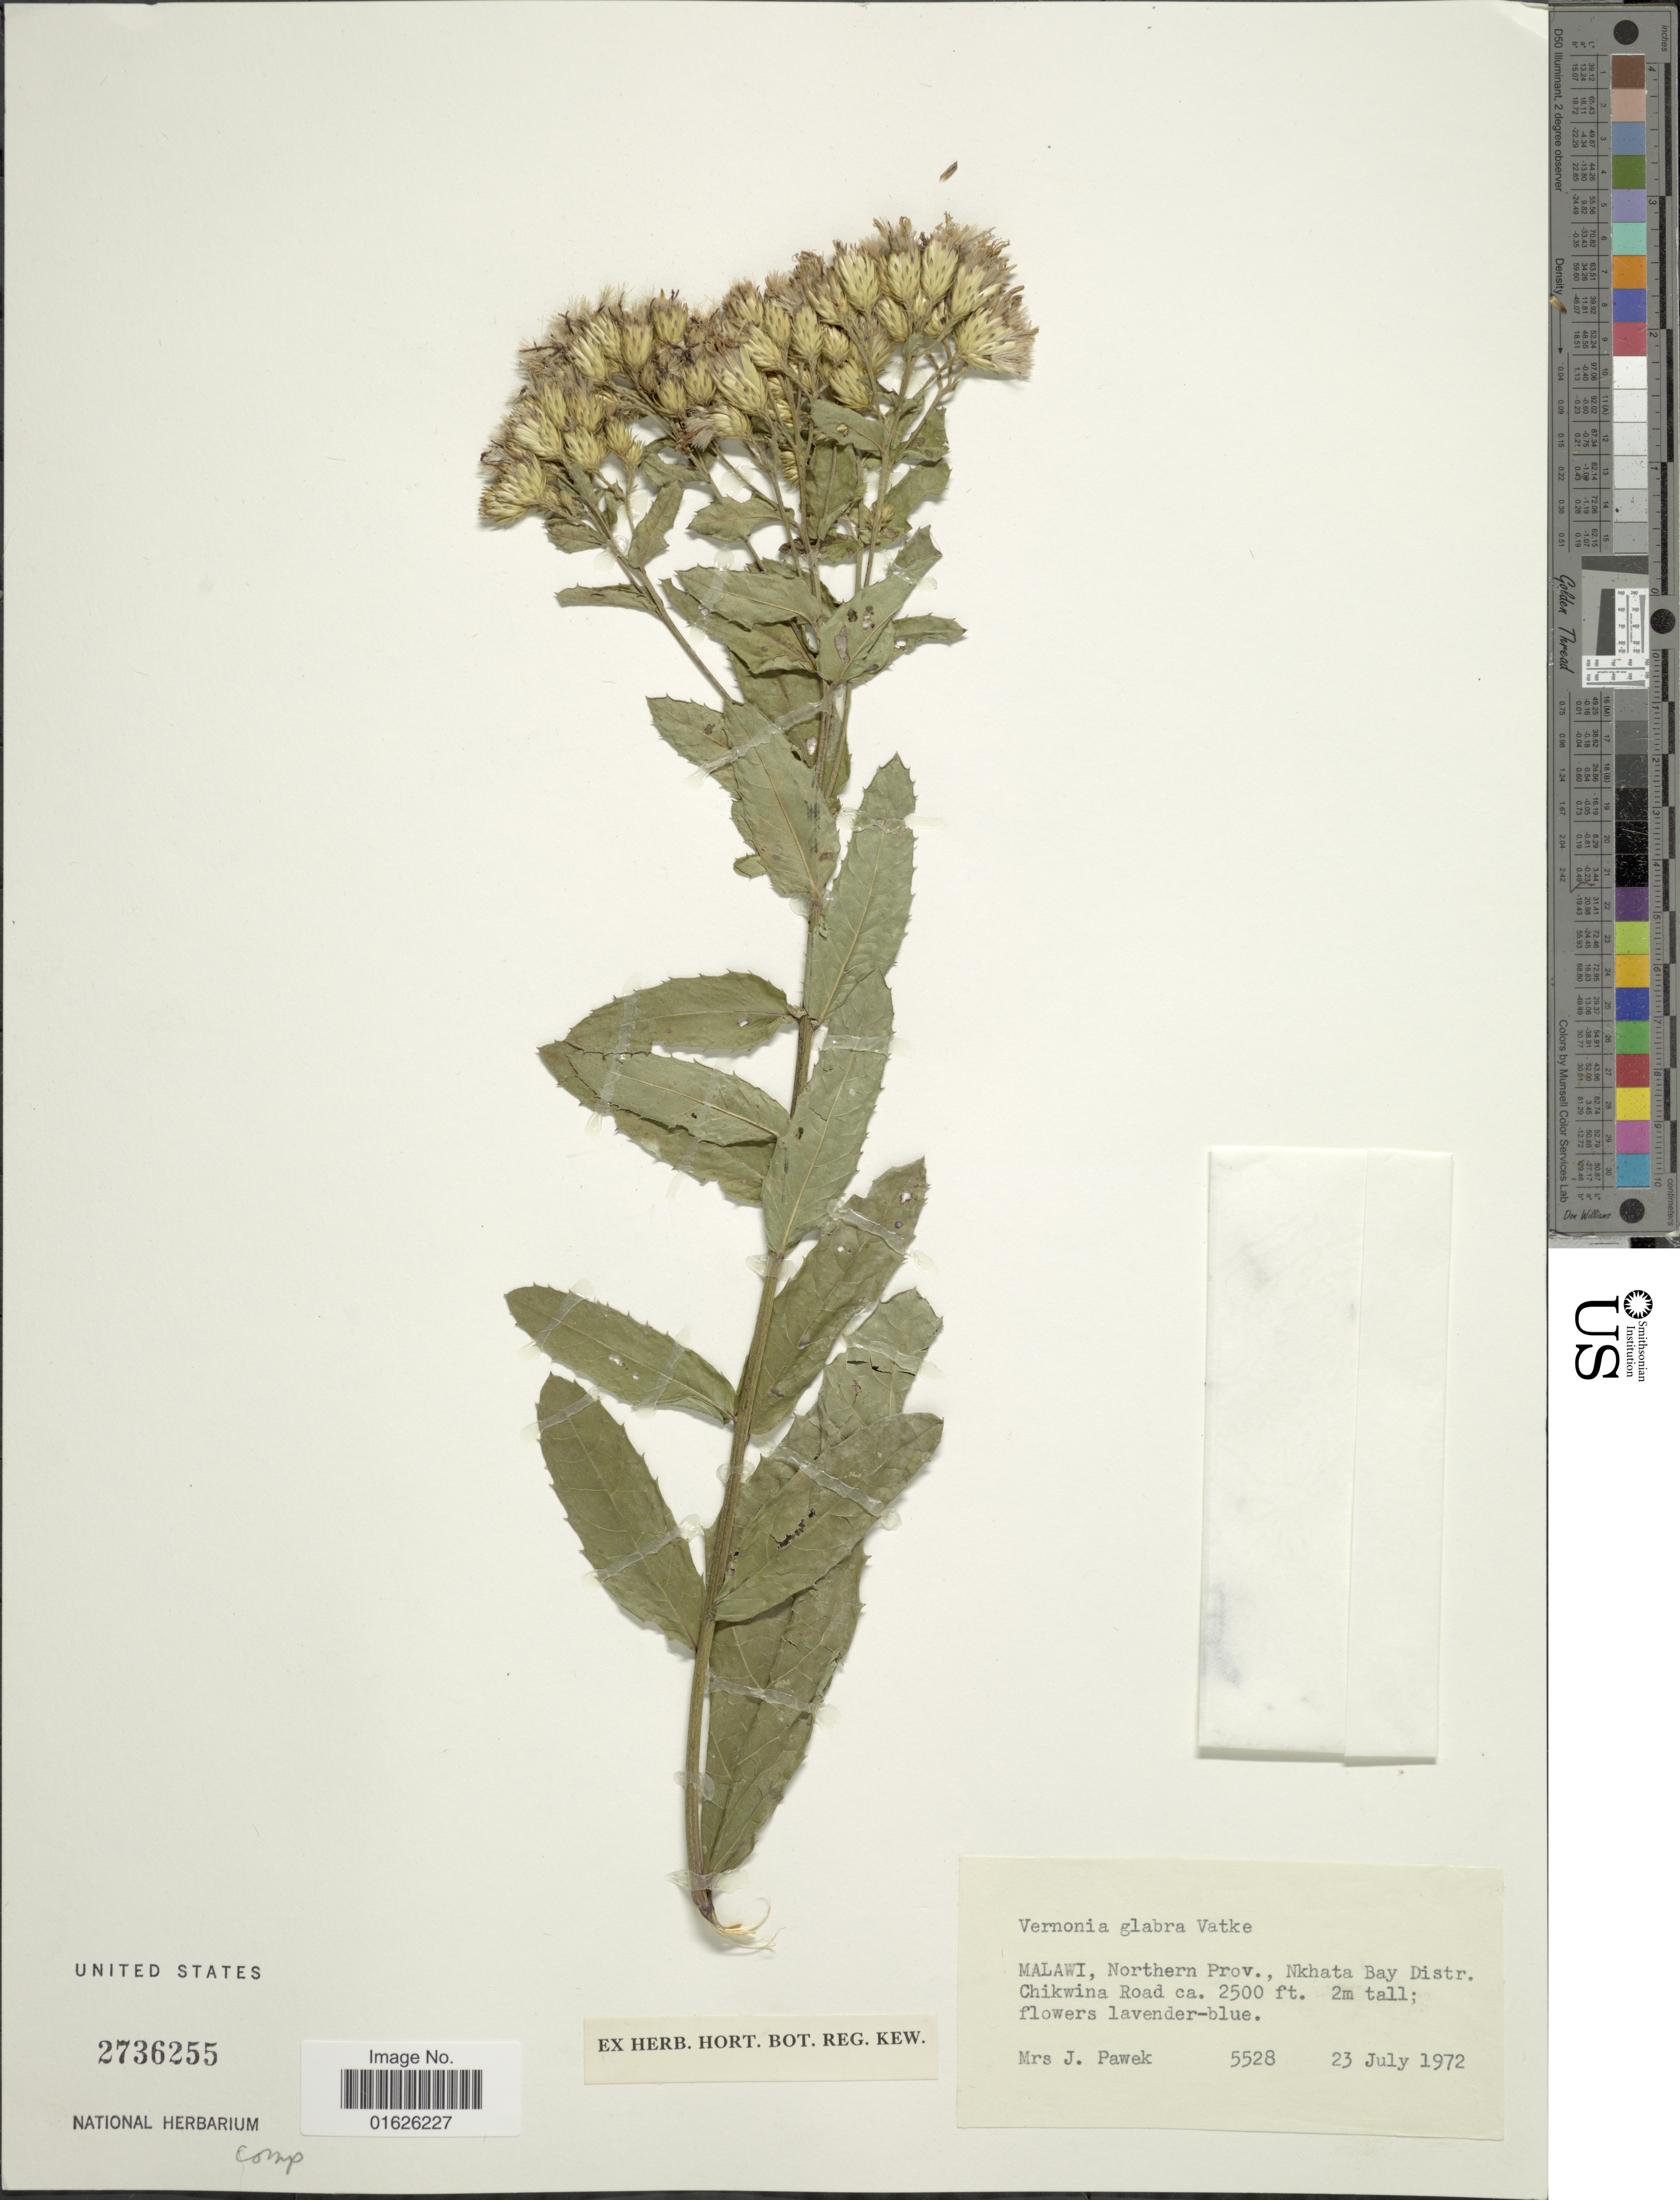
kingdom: Plantae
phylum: Tracheophyta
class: Magnoliopsida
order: Asterales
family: Asteraceae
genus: Linzia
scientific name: Linzia glabra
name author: Steetz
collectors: -- Pawek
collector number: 5528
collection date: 1972-07-23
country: Malawi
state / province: Northern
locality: Northern Prov. Nkhata Bay District, Chikwina road.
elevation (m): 762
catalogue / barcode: US 2736255